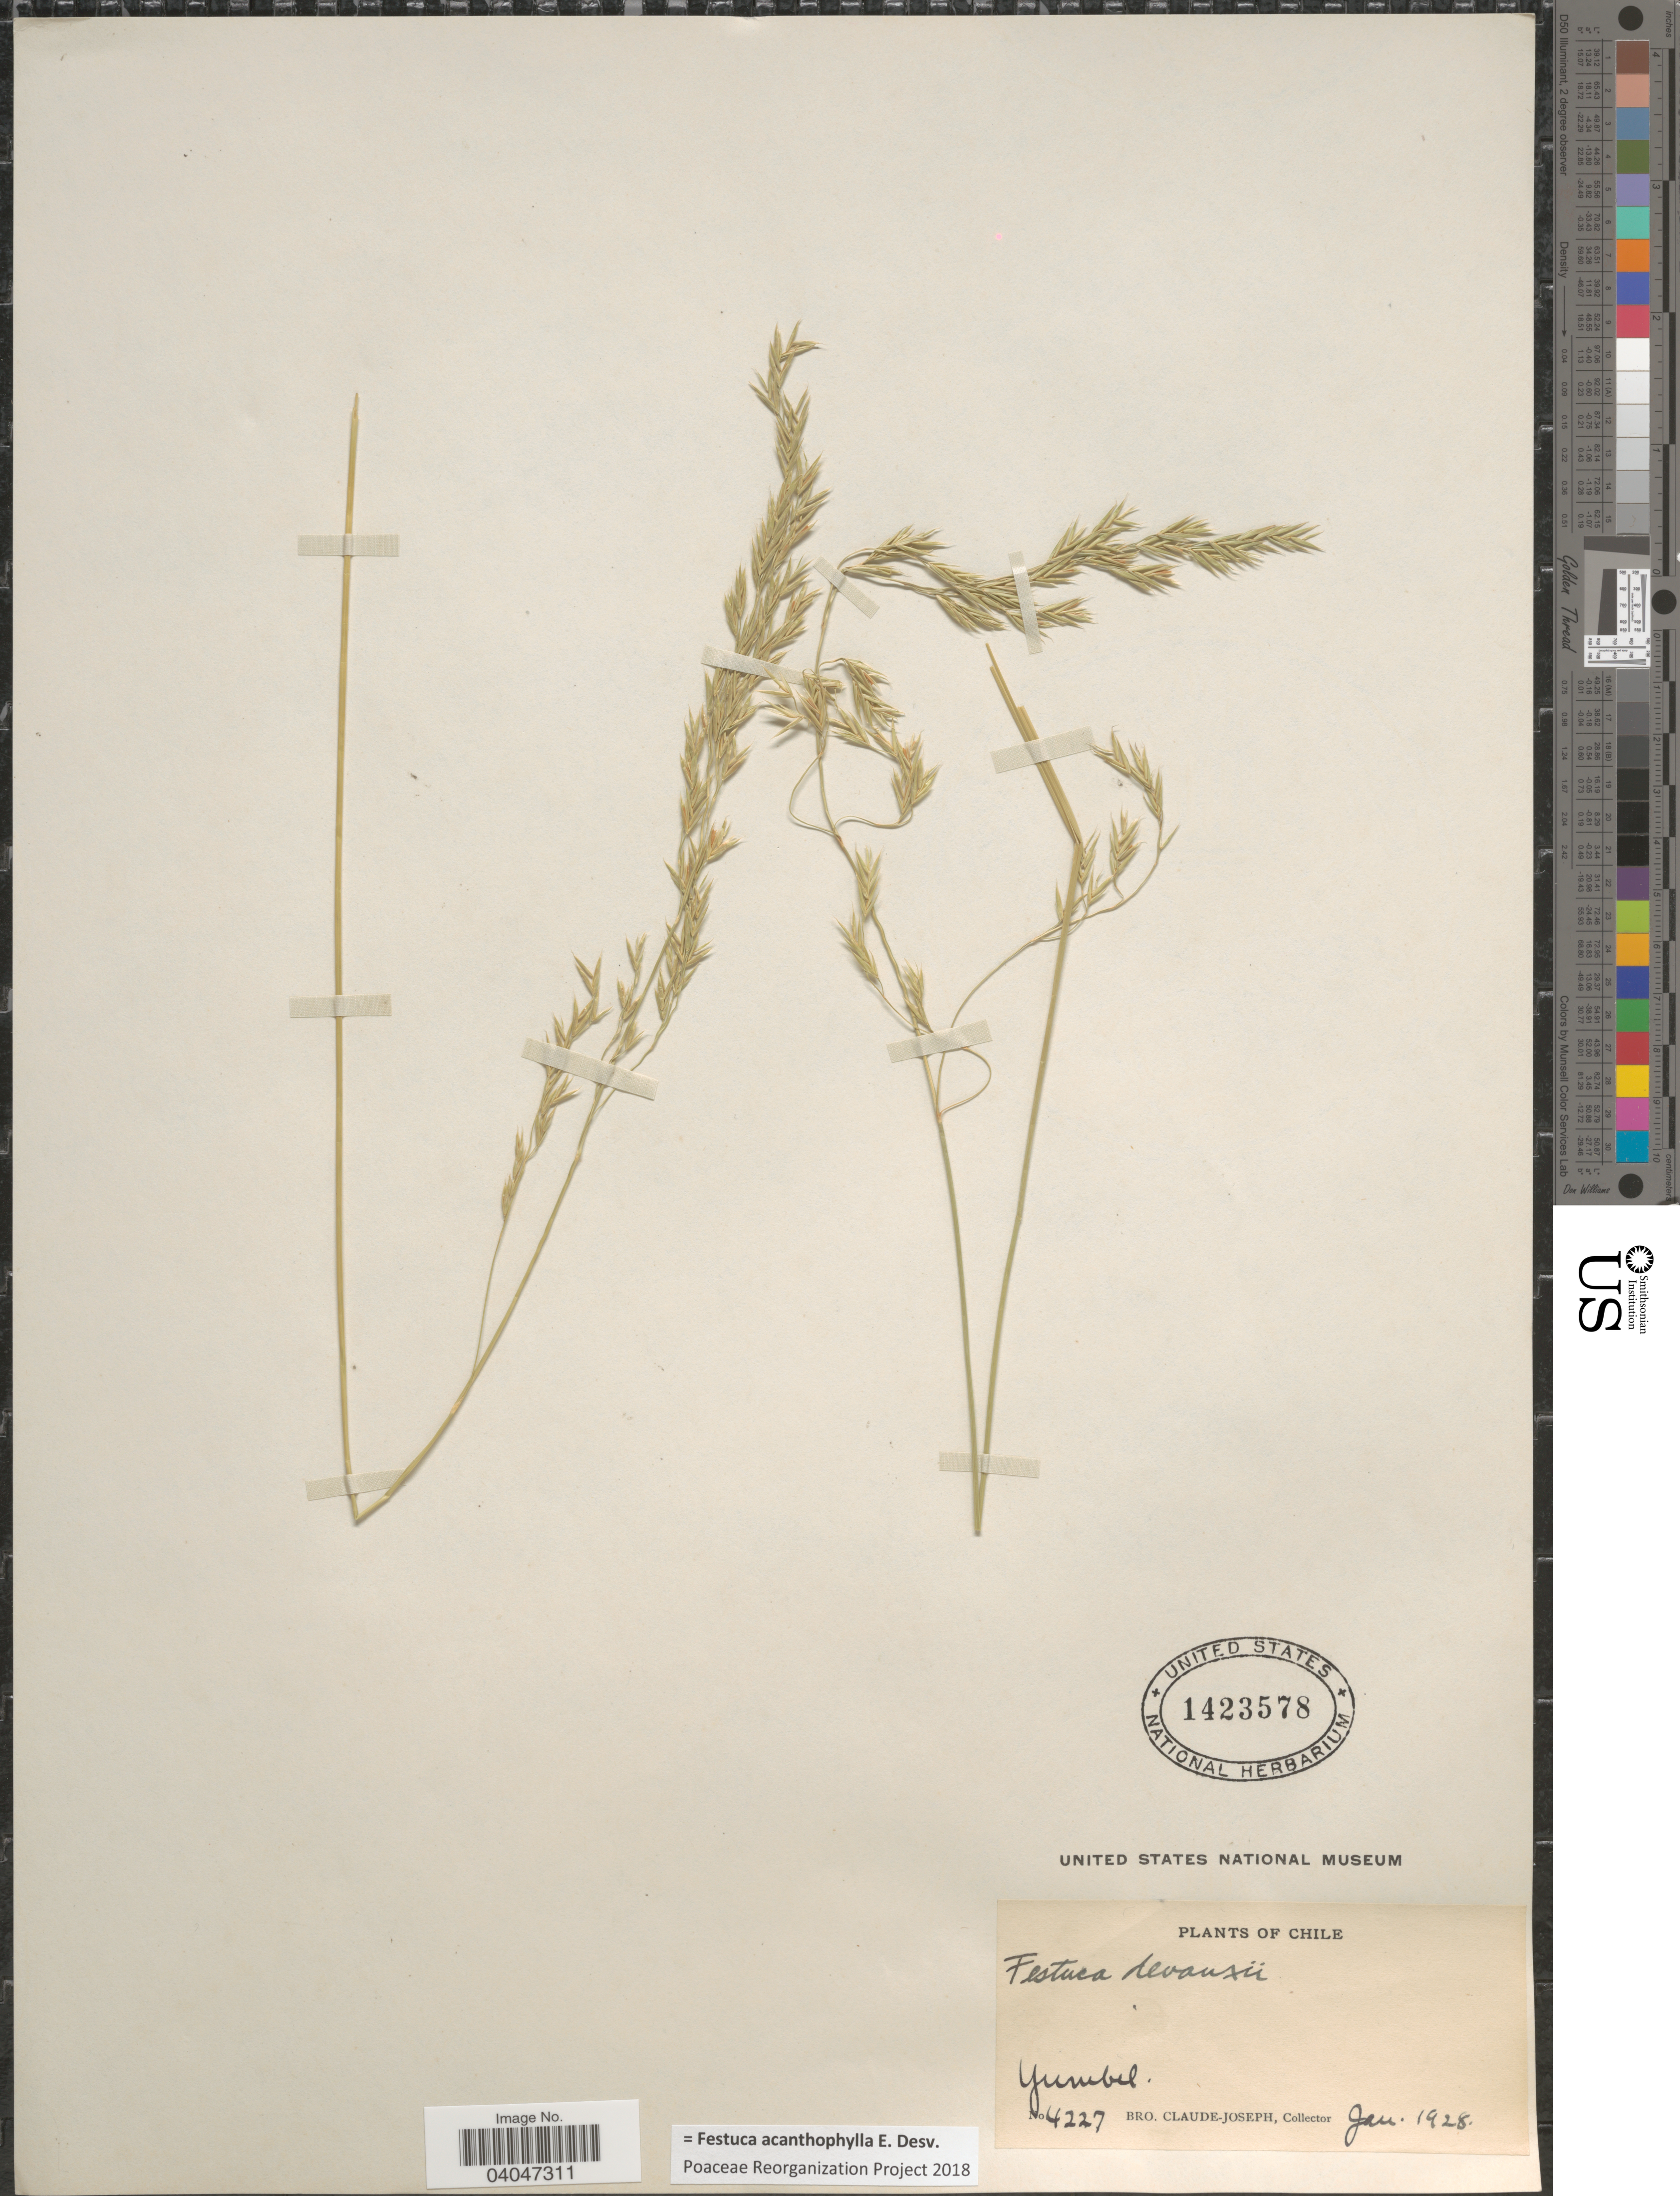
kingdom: Plantae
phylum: Tracheophyta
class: Liliopsida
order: Poales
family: Poaceae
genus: Festuca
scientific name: Festuca acanthophylla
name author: É. Desv.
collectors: Bro. Claude-Joseph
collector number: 4227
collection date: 1928-01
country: Chile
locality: Yumbel.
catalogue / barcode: US 1423578